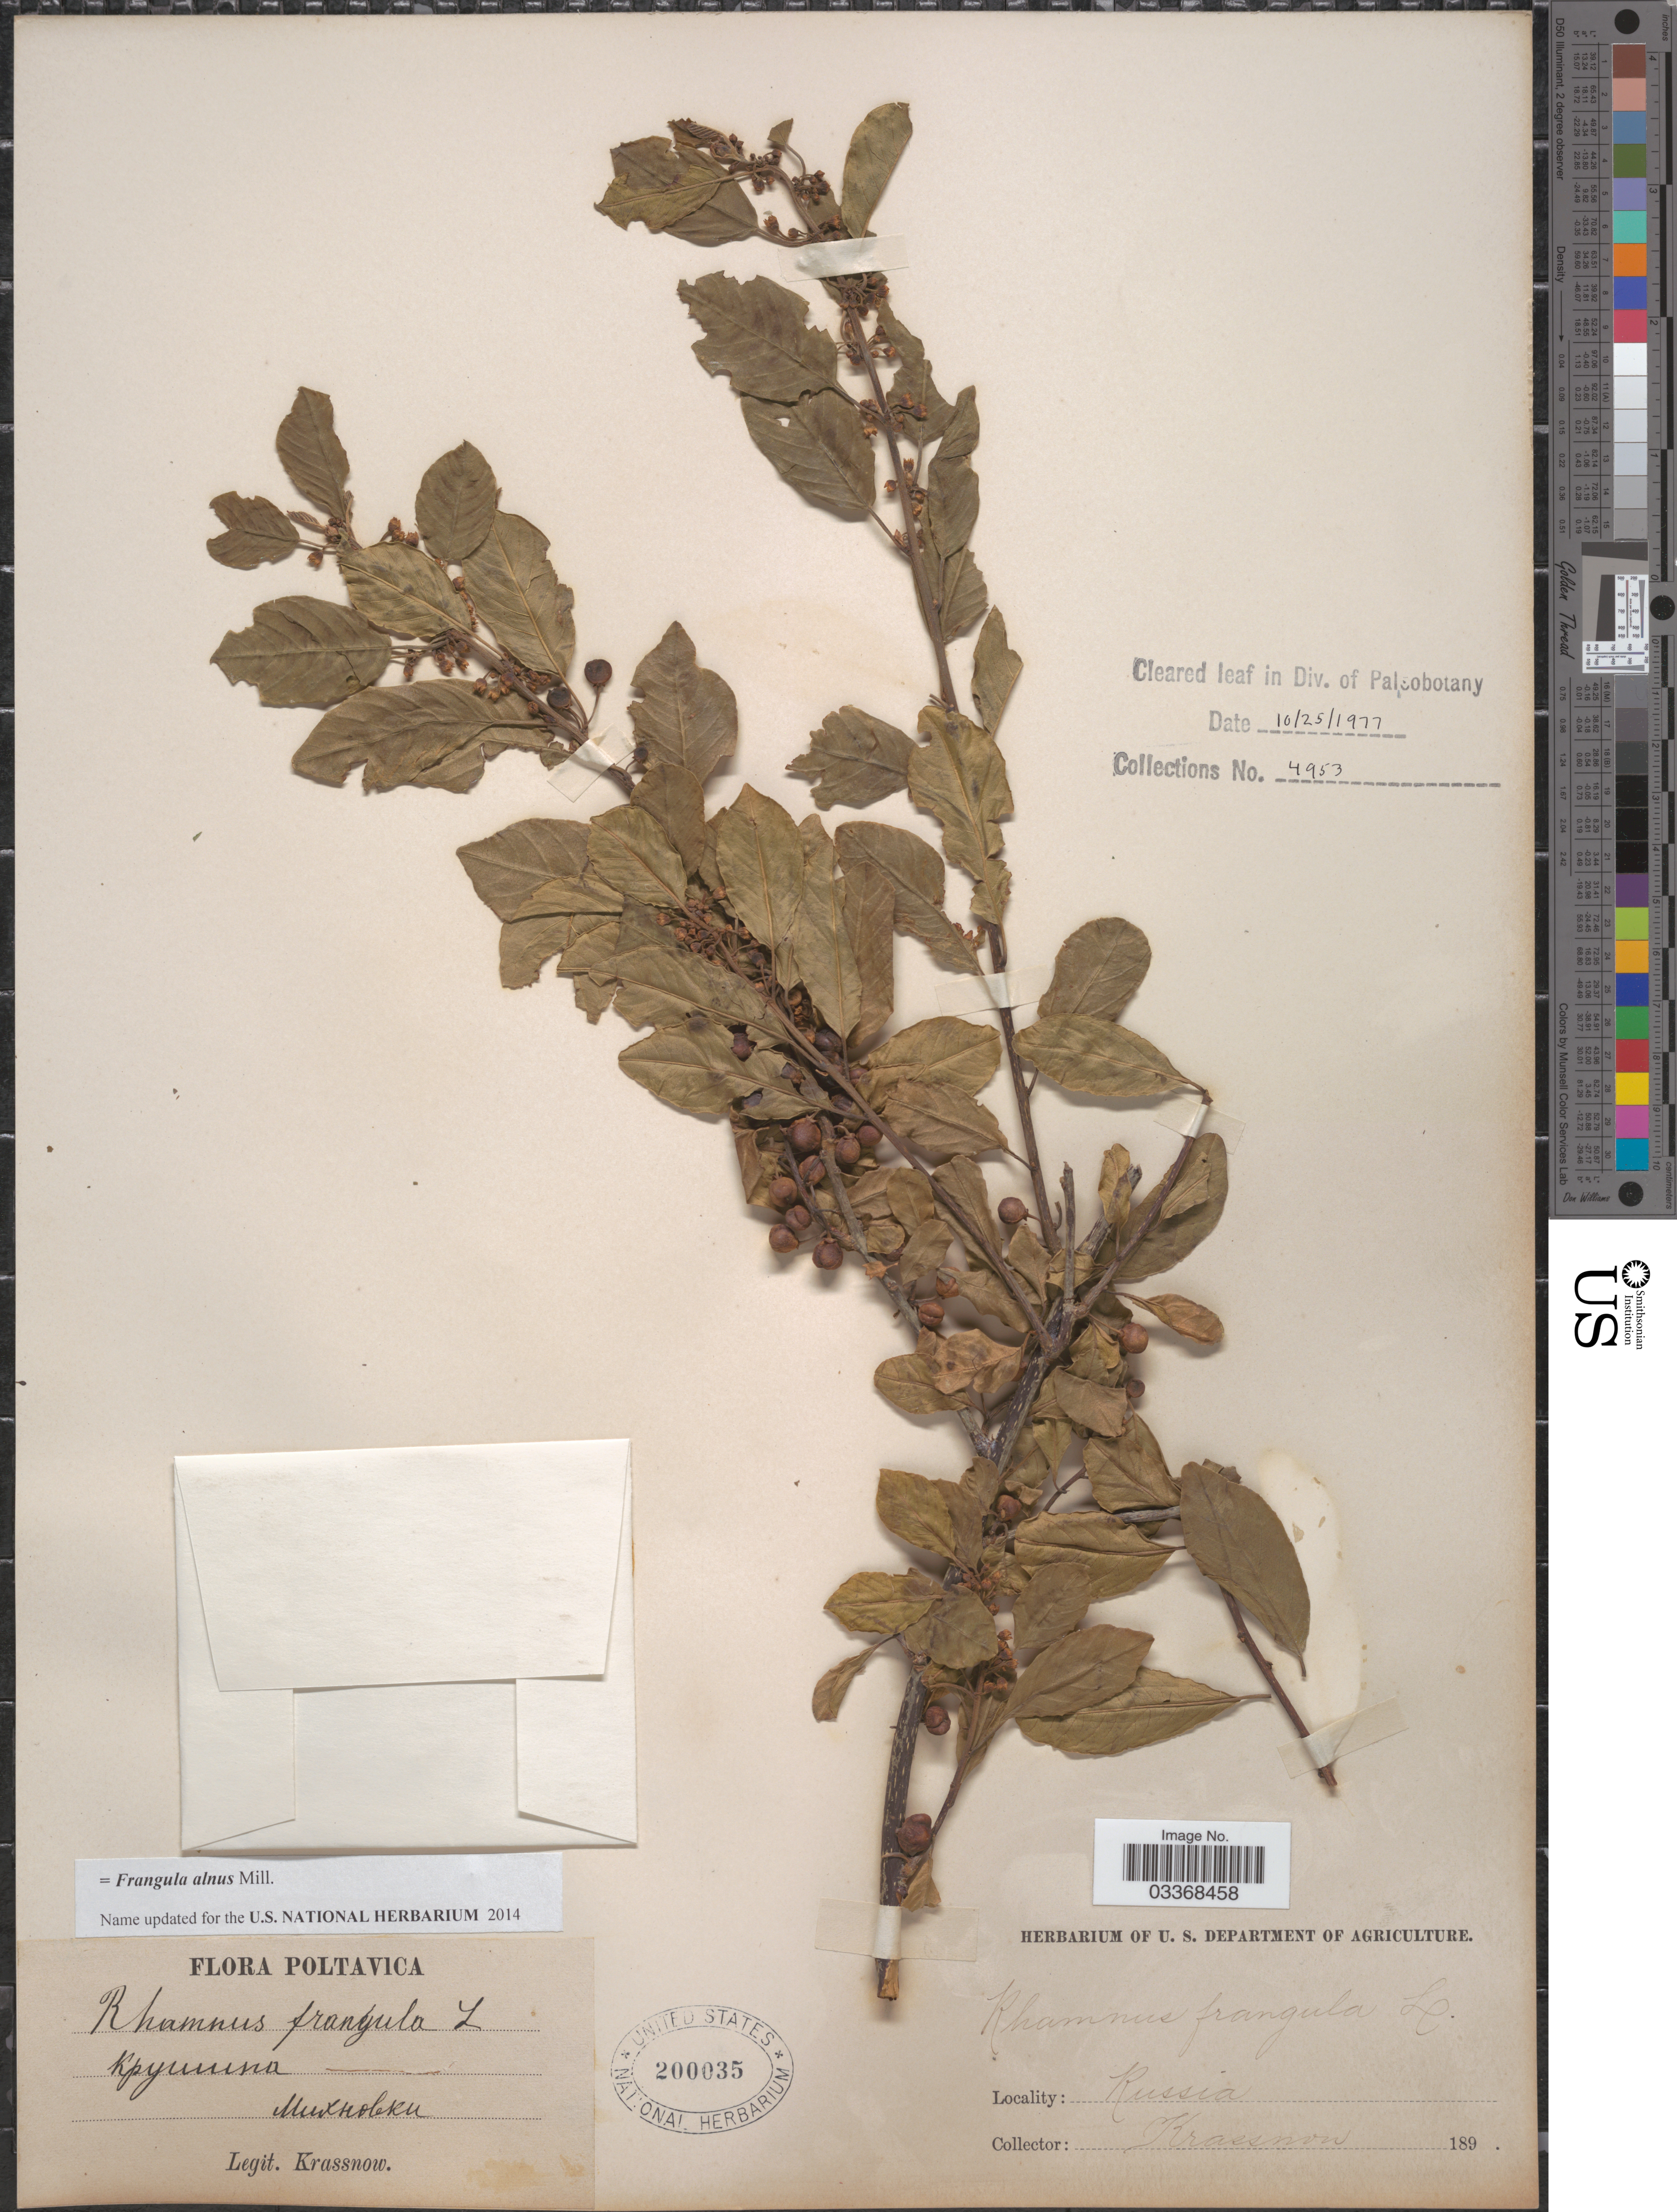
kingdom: Plantae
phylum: Tracheophyta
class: Magnoliopsida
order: Rosales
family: Rhamnaceae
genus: Frangula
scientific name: Frangula alnus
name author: Mill.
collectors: -. Krassnow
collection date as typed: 189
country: Ukraine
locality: Poltavica. X.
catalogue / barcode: US 200035